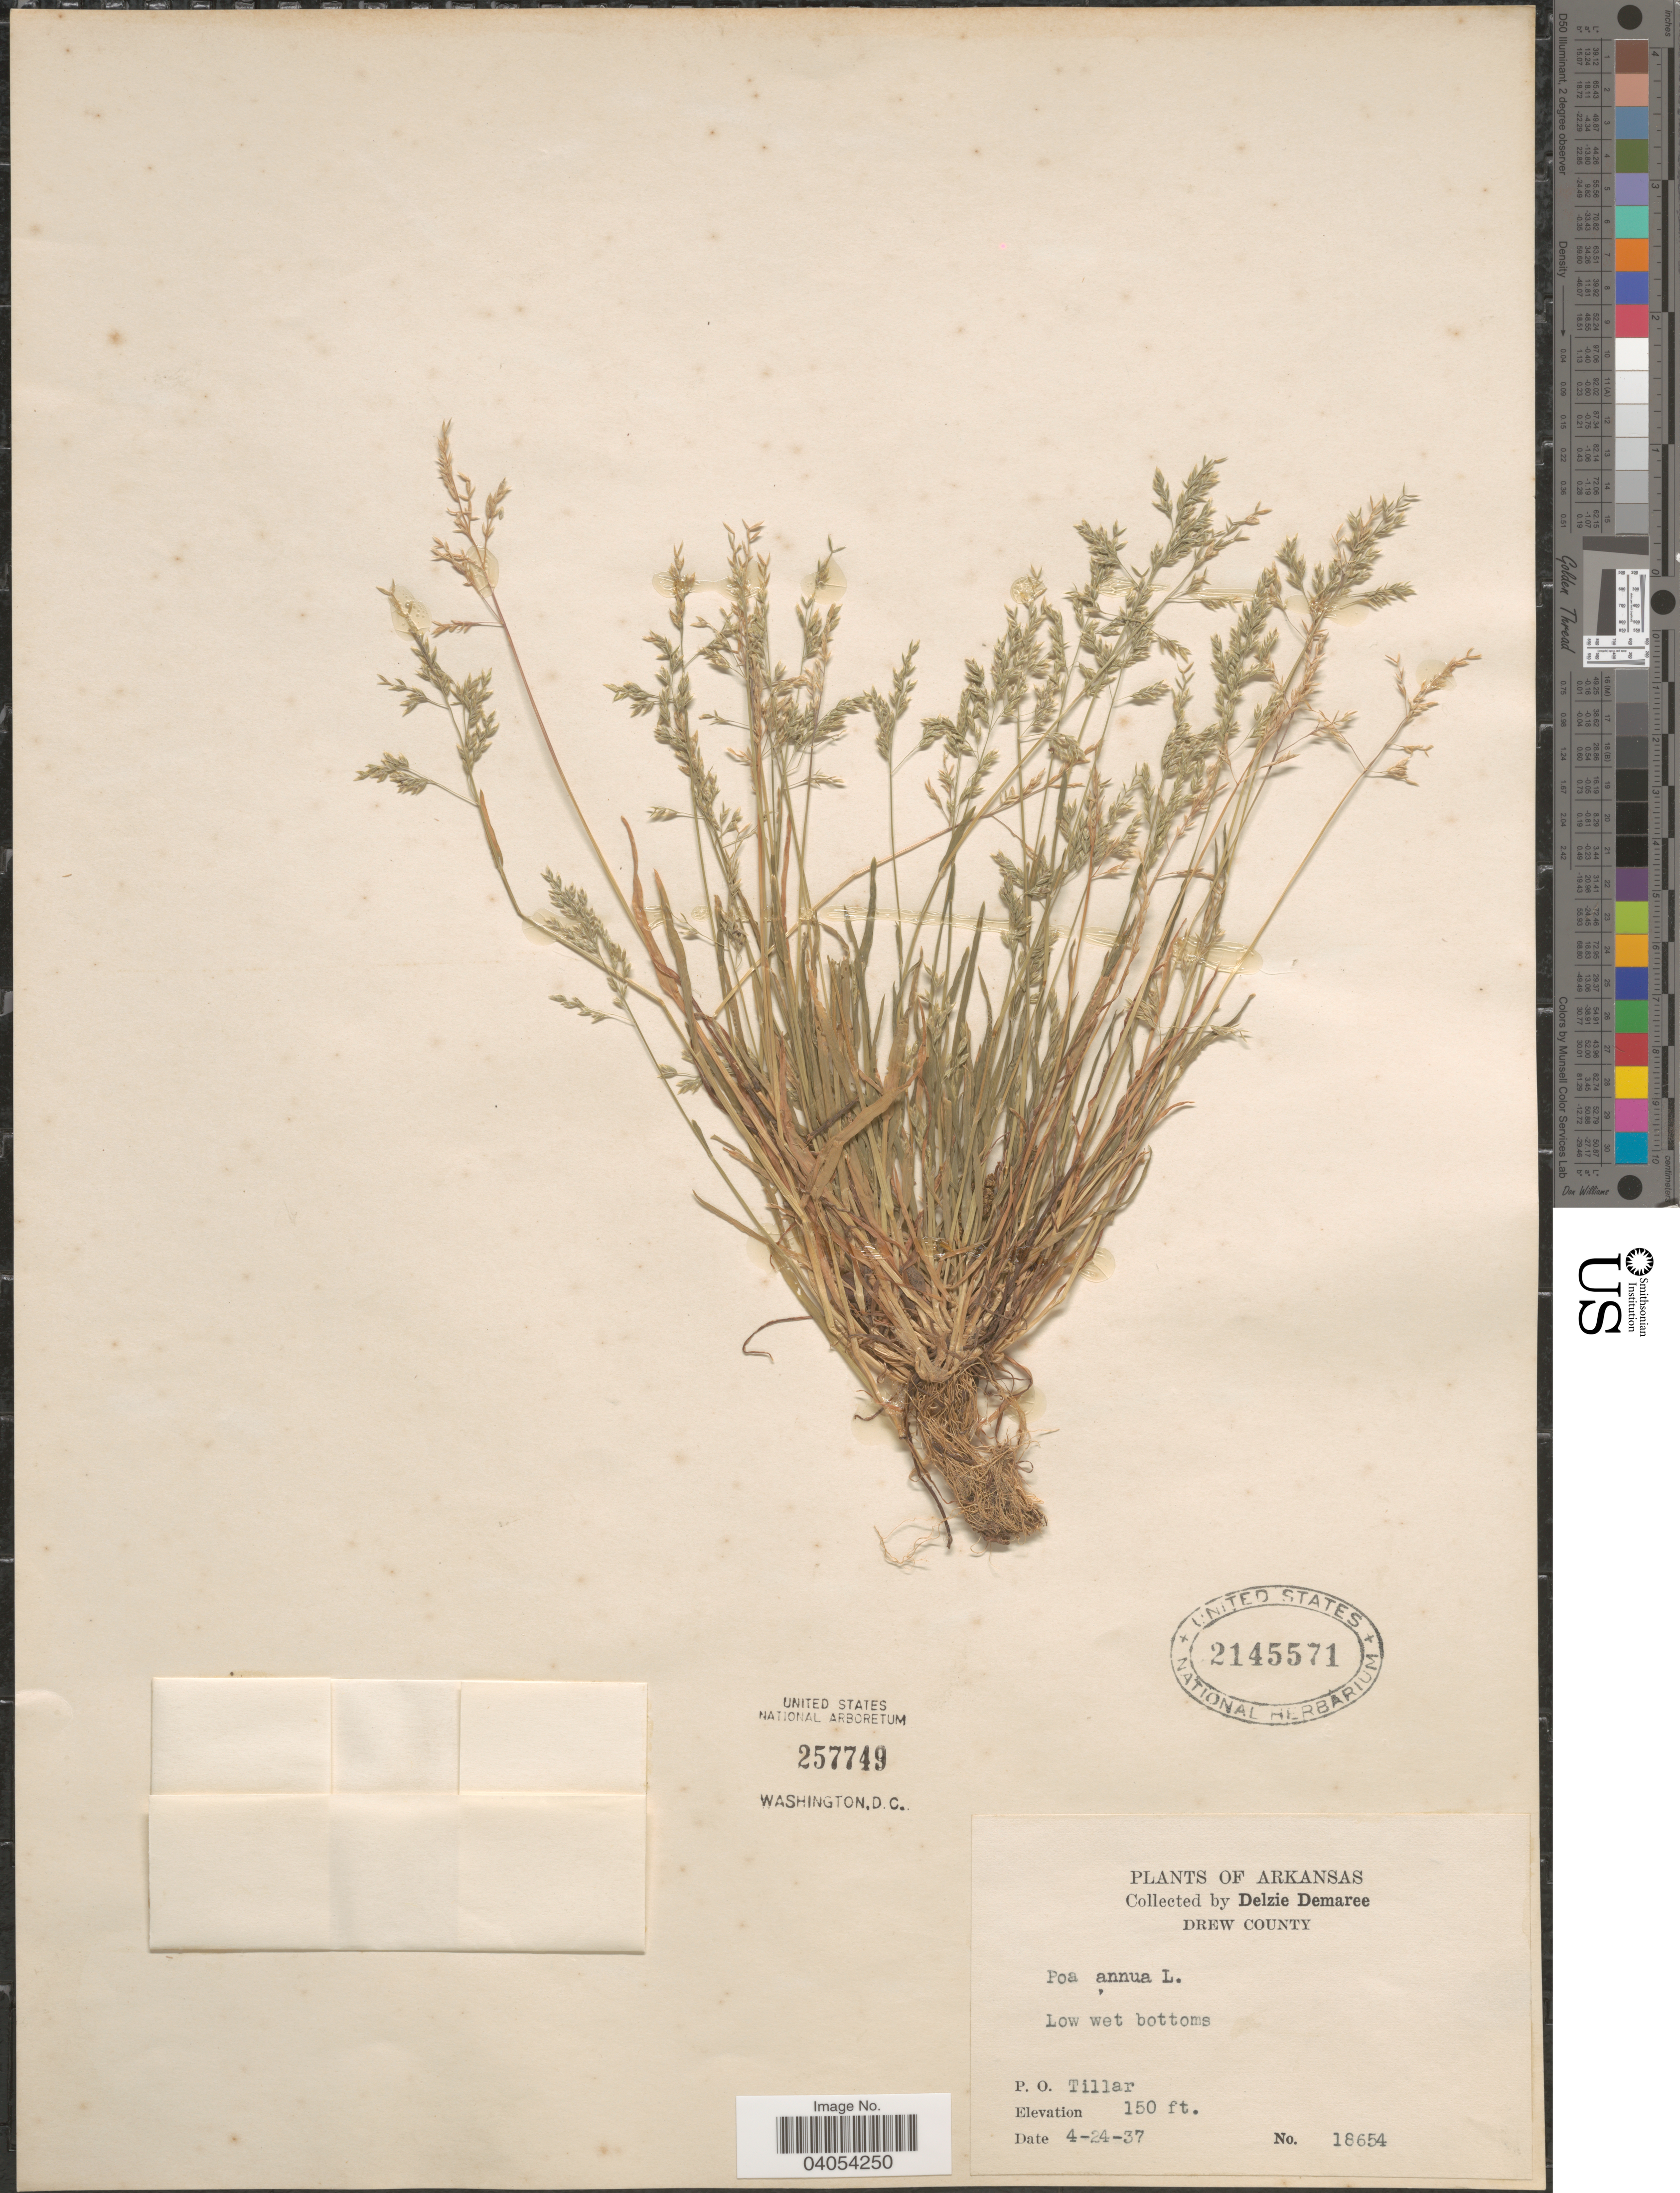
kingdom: Plantae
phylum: Tracheophyta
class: Liliopsida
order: Poales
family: Poaceae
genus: Poa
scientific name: Poa annua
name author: L.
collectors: D. Demaree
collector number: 18654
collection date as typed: Transcribed d/m/y: 24/4/37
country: United States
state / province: Arkansas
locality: Drew County. P. O. Tillar.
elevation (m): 46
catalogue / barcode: US 2145571